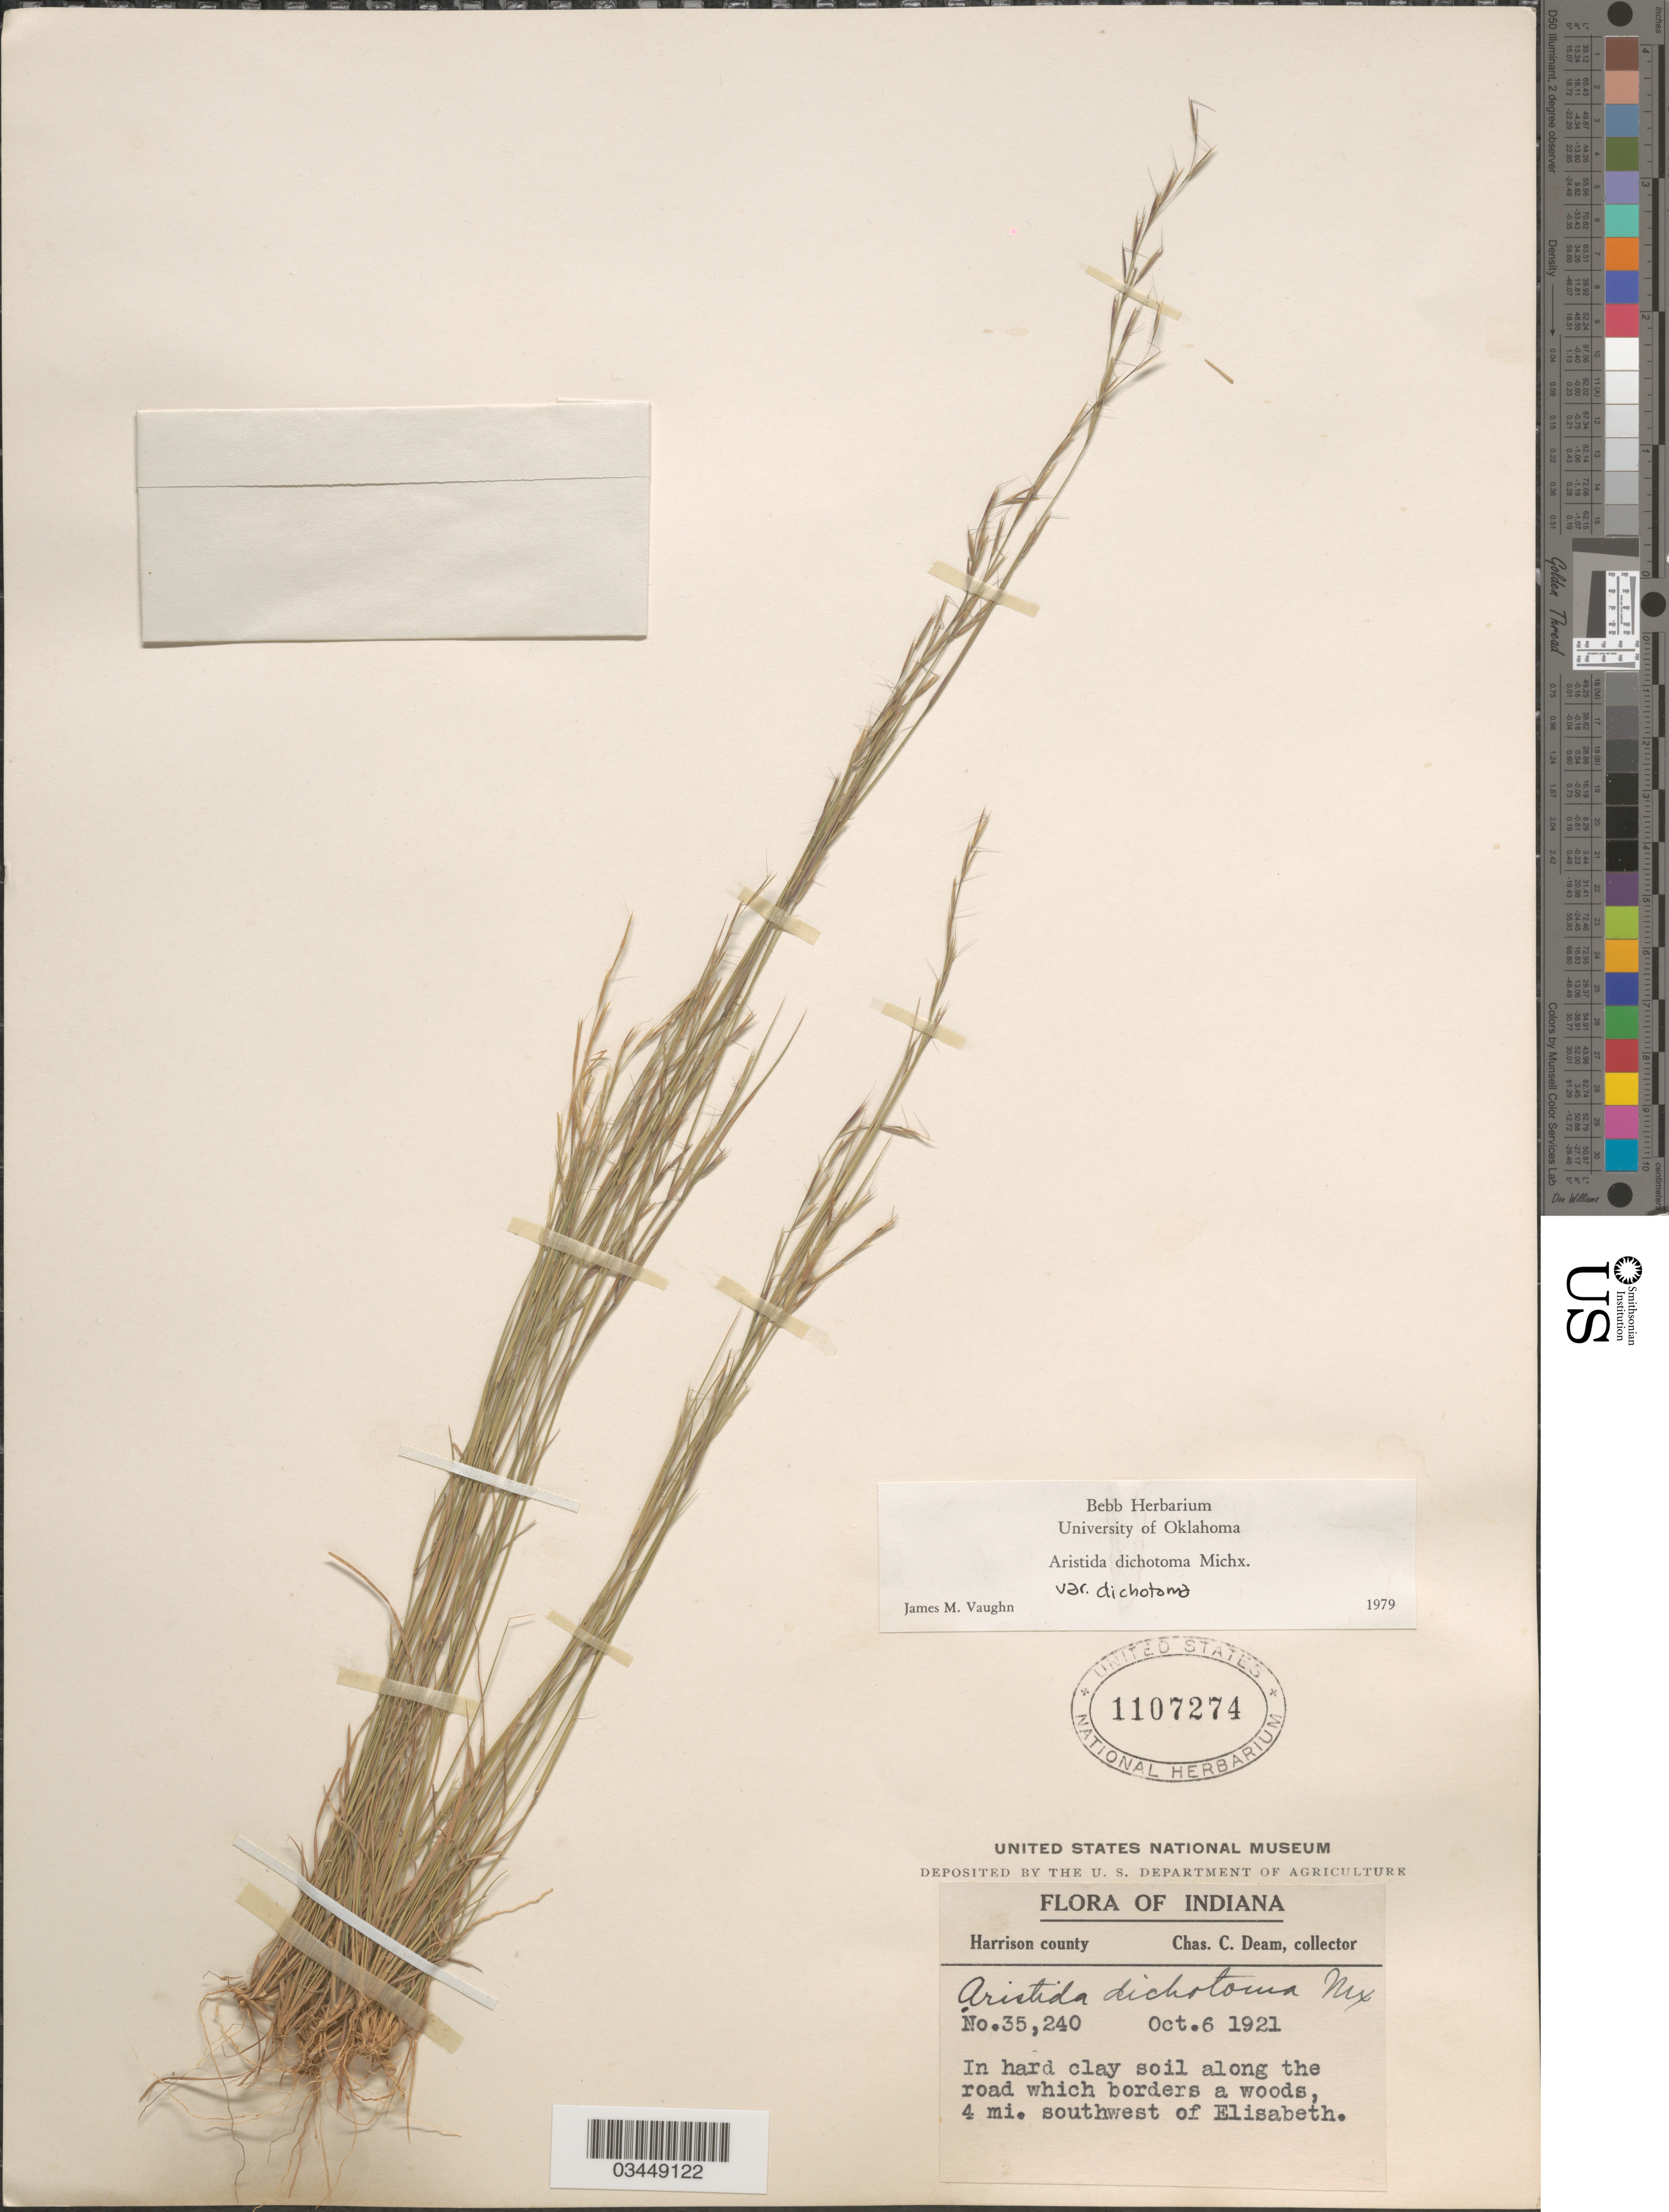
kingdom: Plantae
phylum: Tracheophyta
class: Liliopsida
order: Poales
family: Poaceae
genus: Aristida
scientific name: Aristida dichotoma var. dichotoma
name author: Michx.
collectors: C. C. Deam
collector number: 35240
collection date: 1921-10-06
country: United States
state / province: Indiana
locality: Harrison county. In hard clay soil along the road which borders a woods, 4 mi. southwest of Elisabeth.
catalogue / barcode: US 1107274